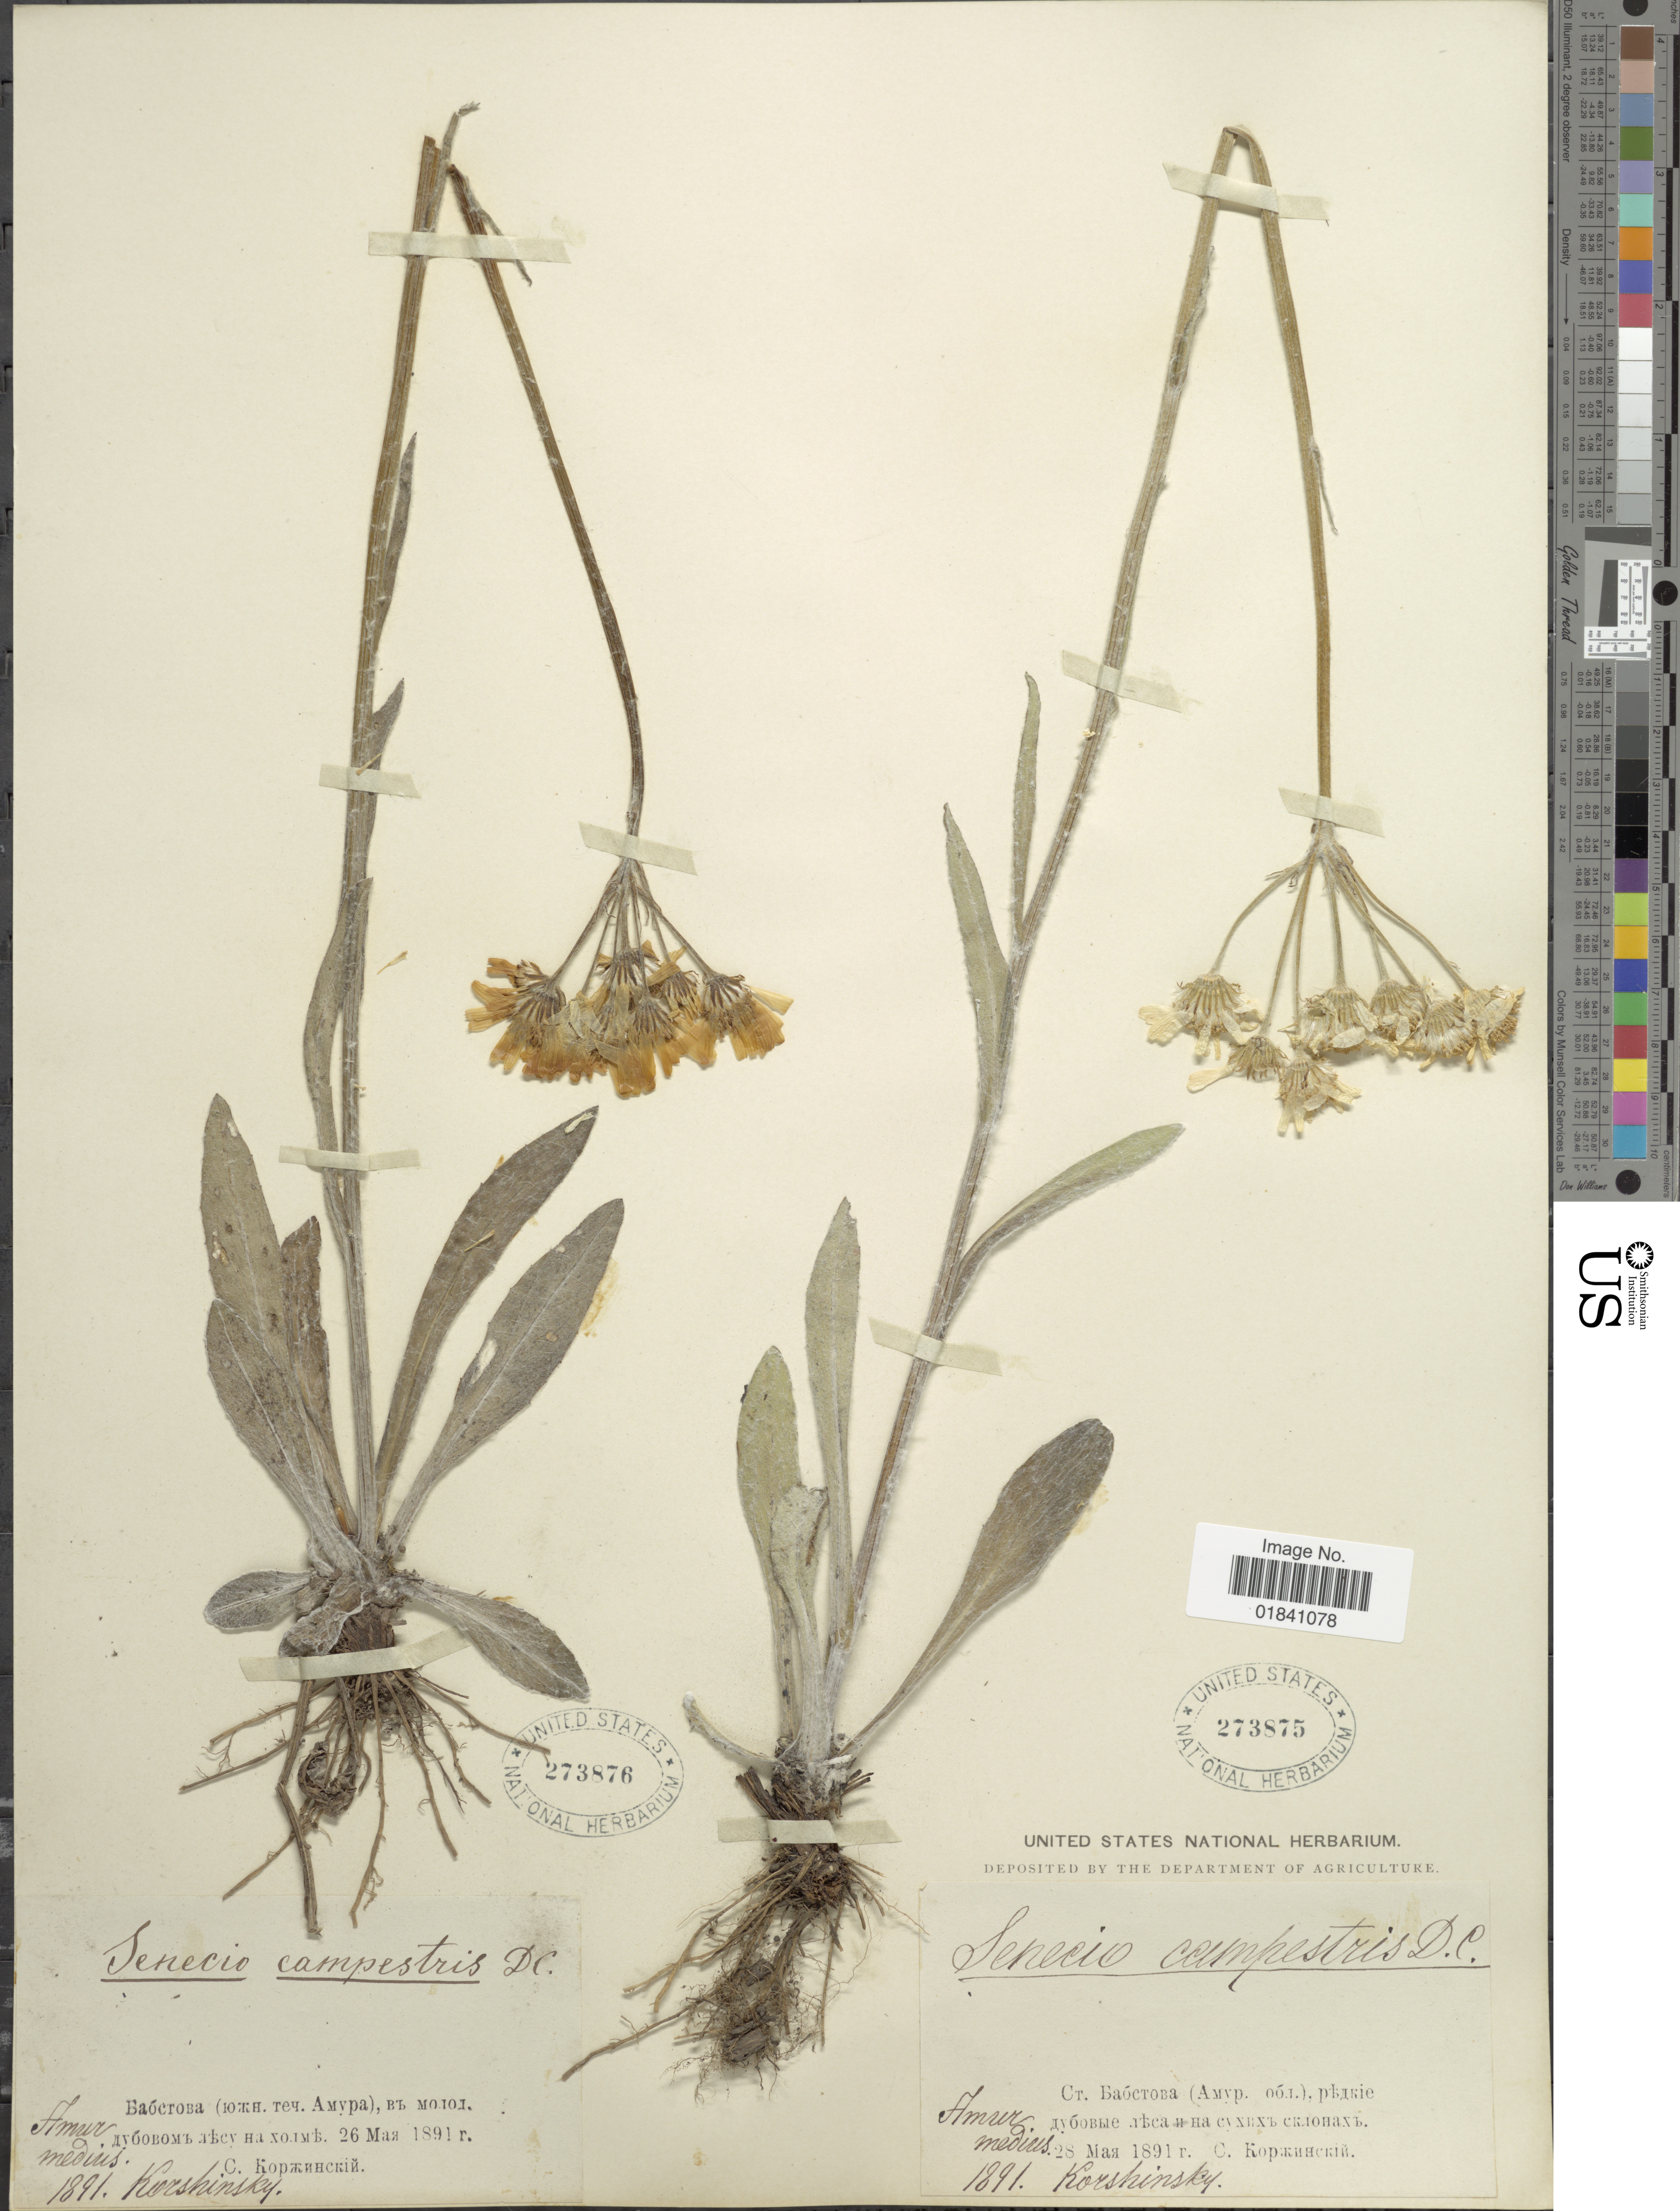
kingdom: Plantae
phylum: Tracheophyta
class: Magnoliopsida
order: Asterales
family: Asteraceae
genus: Senecio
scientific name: Senecio campestris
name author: DC.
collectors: Korshinsky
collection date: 1891-05-28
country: Russian Federation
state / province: Amur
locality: Amur medius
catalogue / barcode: US 273875